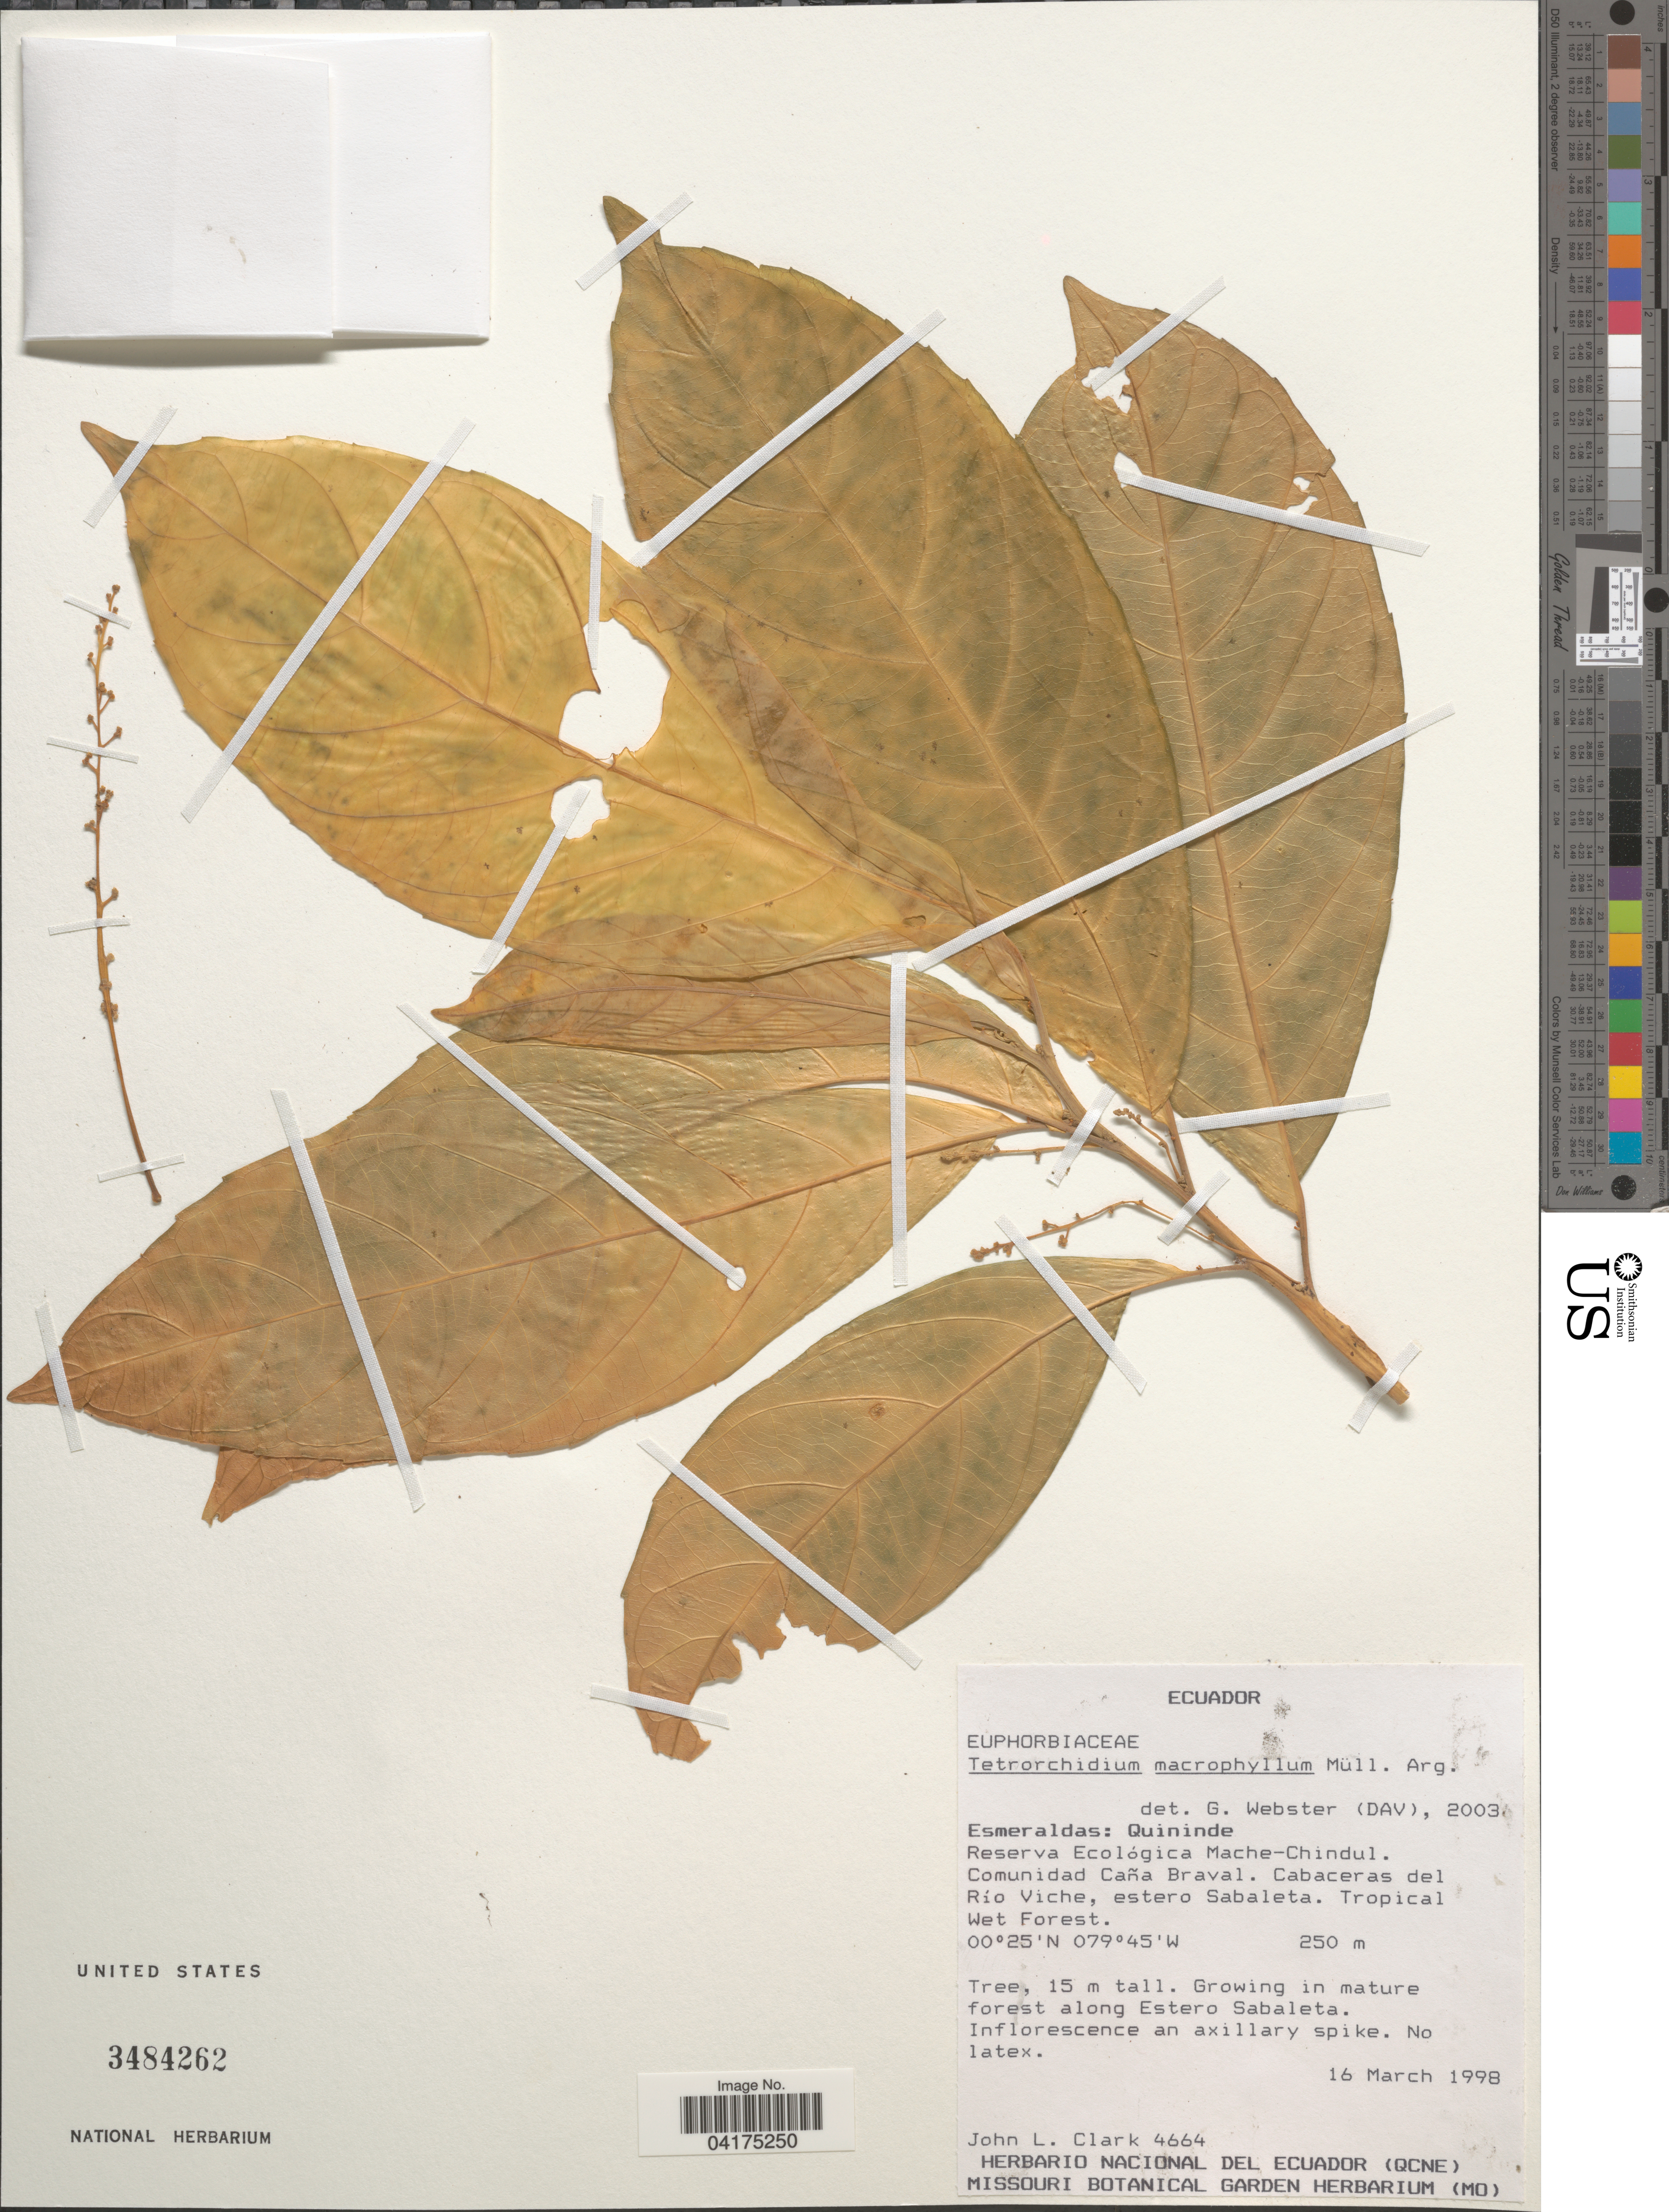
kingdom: Plantae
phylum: Tracheophyta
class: Magnoliopsida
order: Malpighiales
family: Euphorbiaceae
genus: Tetrorchidium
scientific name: Tetrorchidium macrophyllum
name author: Müll. Arg.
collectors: J. L. Clark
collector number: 4664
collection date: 1998-03-16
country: Ecuador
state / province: Esmeraldas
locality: Quininde. Reserva Ecológica Mache-Chindul. Comunidad Caña Braval. Cabaceras del Río Viche, estero Sabaleta. Tropical Wet Forest.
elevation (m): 250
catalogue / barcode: US 3484262